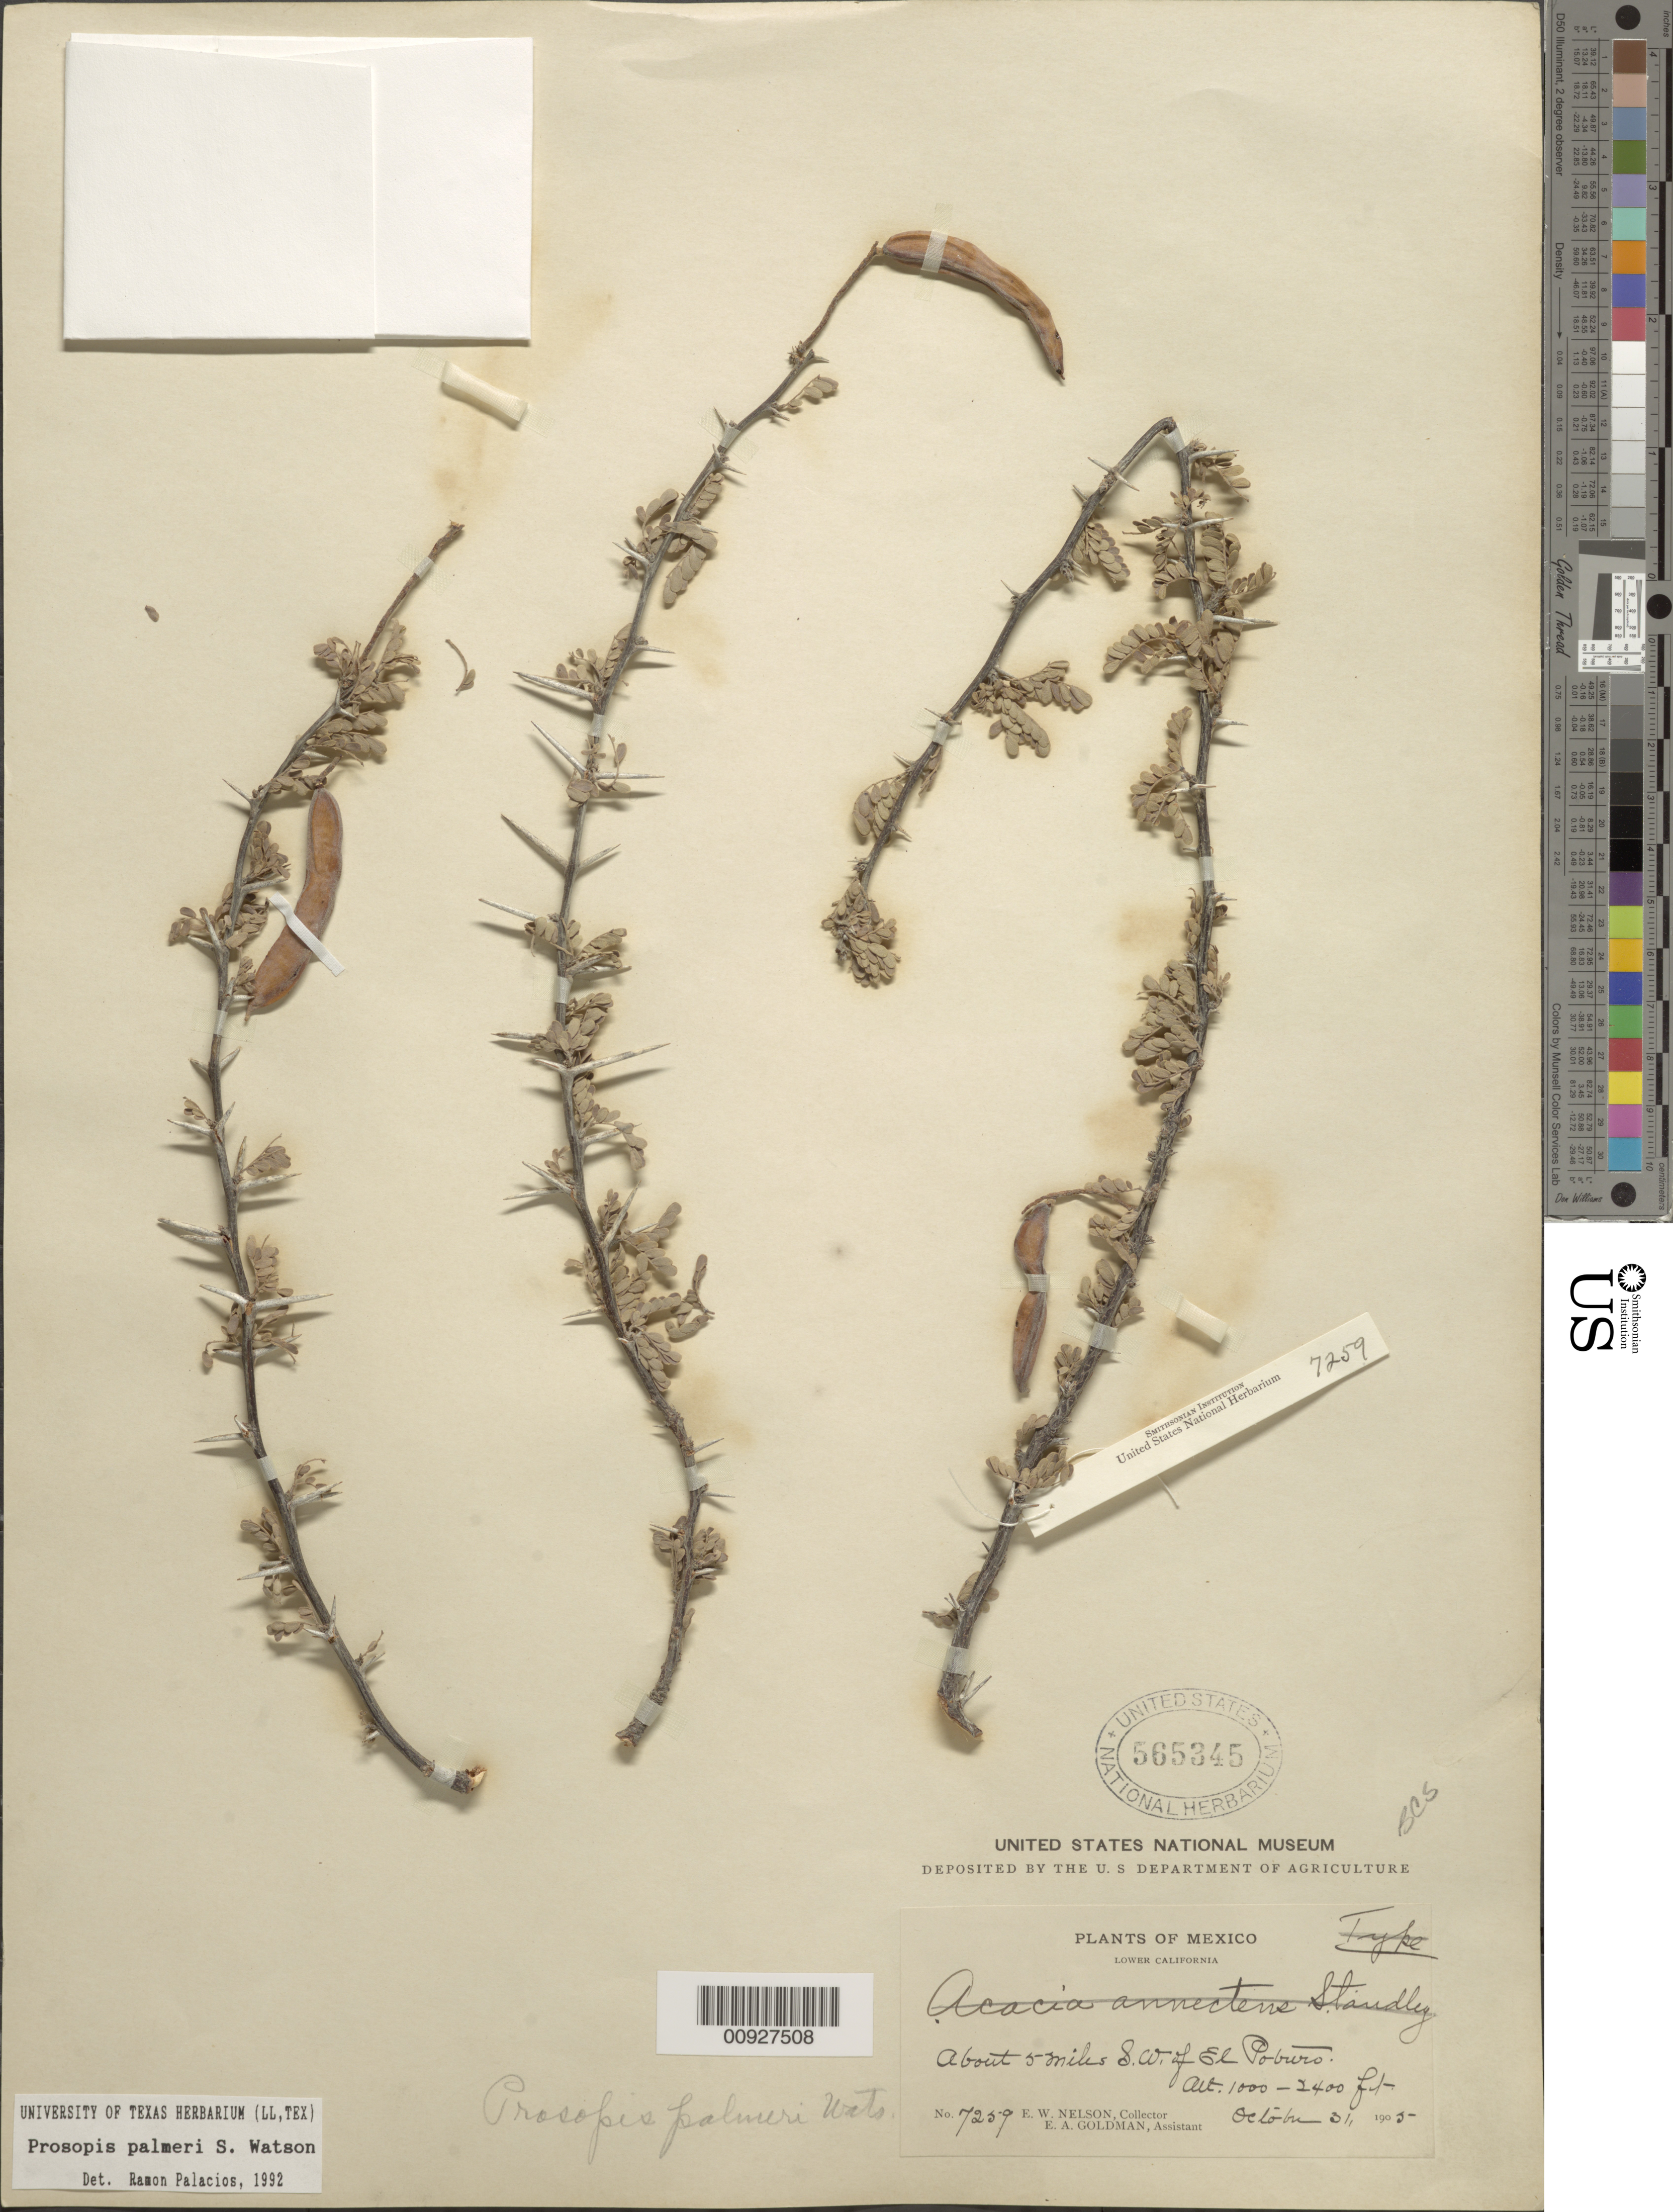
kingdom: Plantae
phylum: Tracheophyta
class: Magnoliopsida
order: Fabales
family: Fabaceae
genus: Strombocarpa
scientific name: Strombocarpa palmeri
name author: (S. Watson) C. E. Hughes & G.P. Lewis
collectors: E. W. Nelson & E. A. Goldman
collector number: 7259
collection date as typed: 31 Oct 1905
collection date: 1905-10-31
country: Mexico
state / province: Baja California Sur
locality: About 5 miles SW of El Potrero.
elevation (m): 305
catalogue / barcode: US 565345